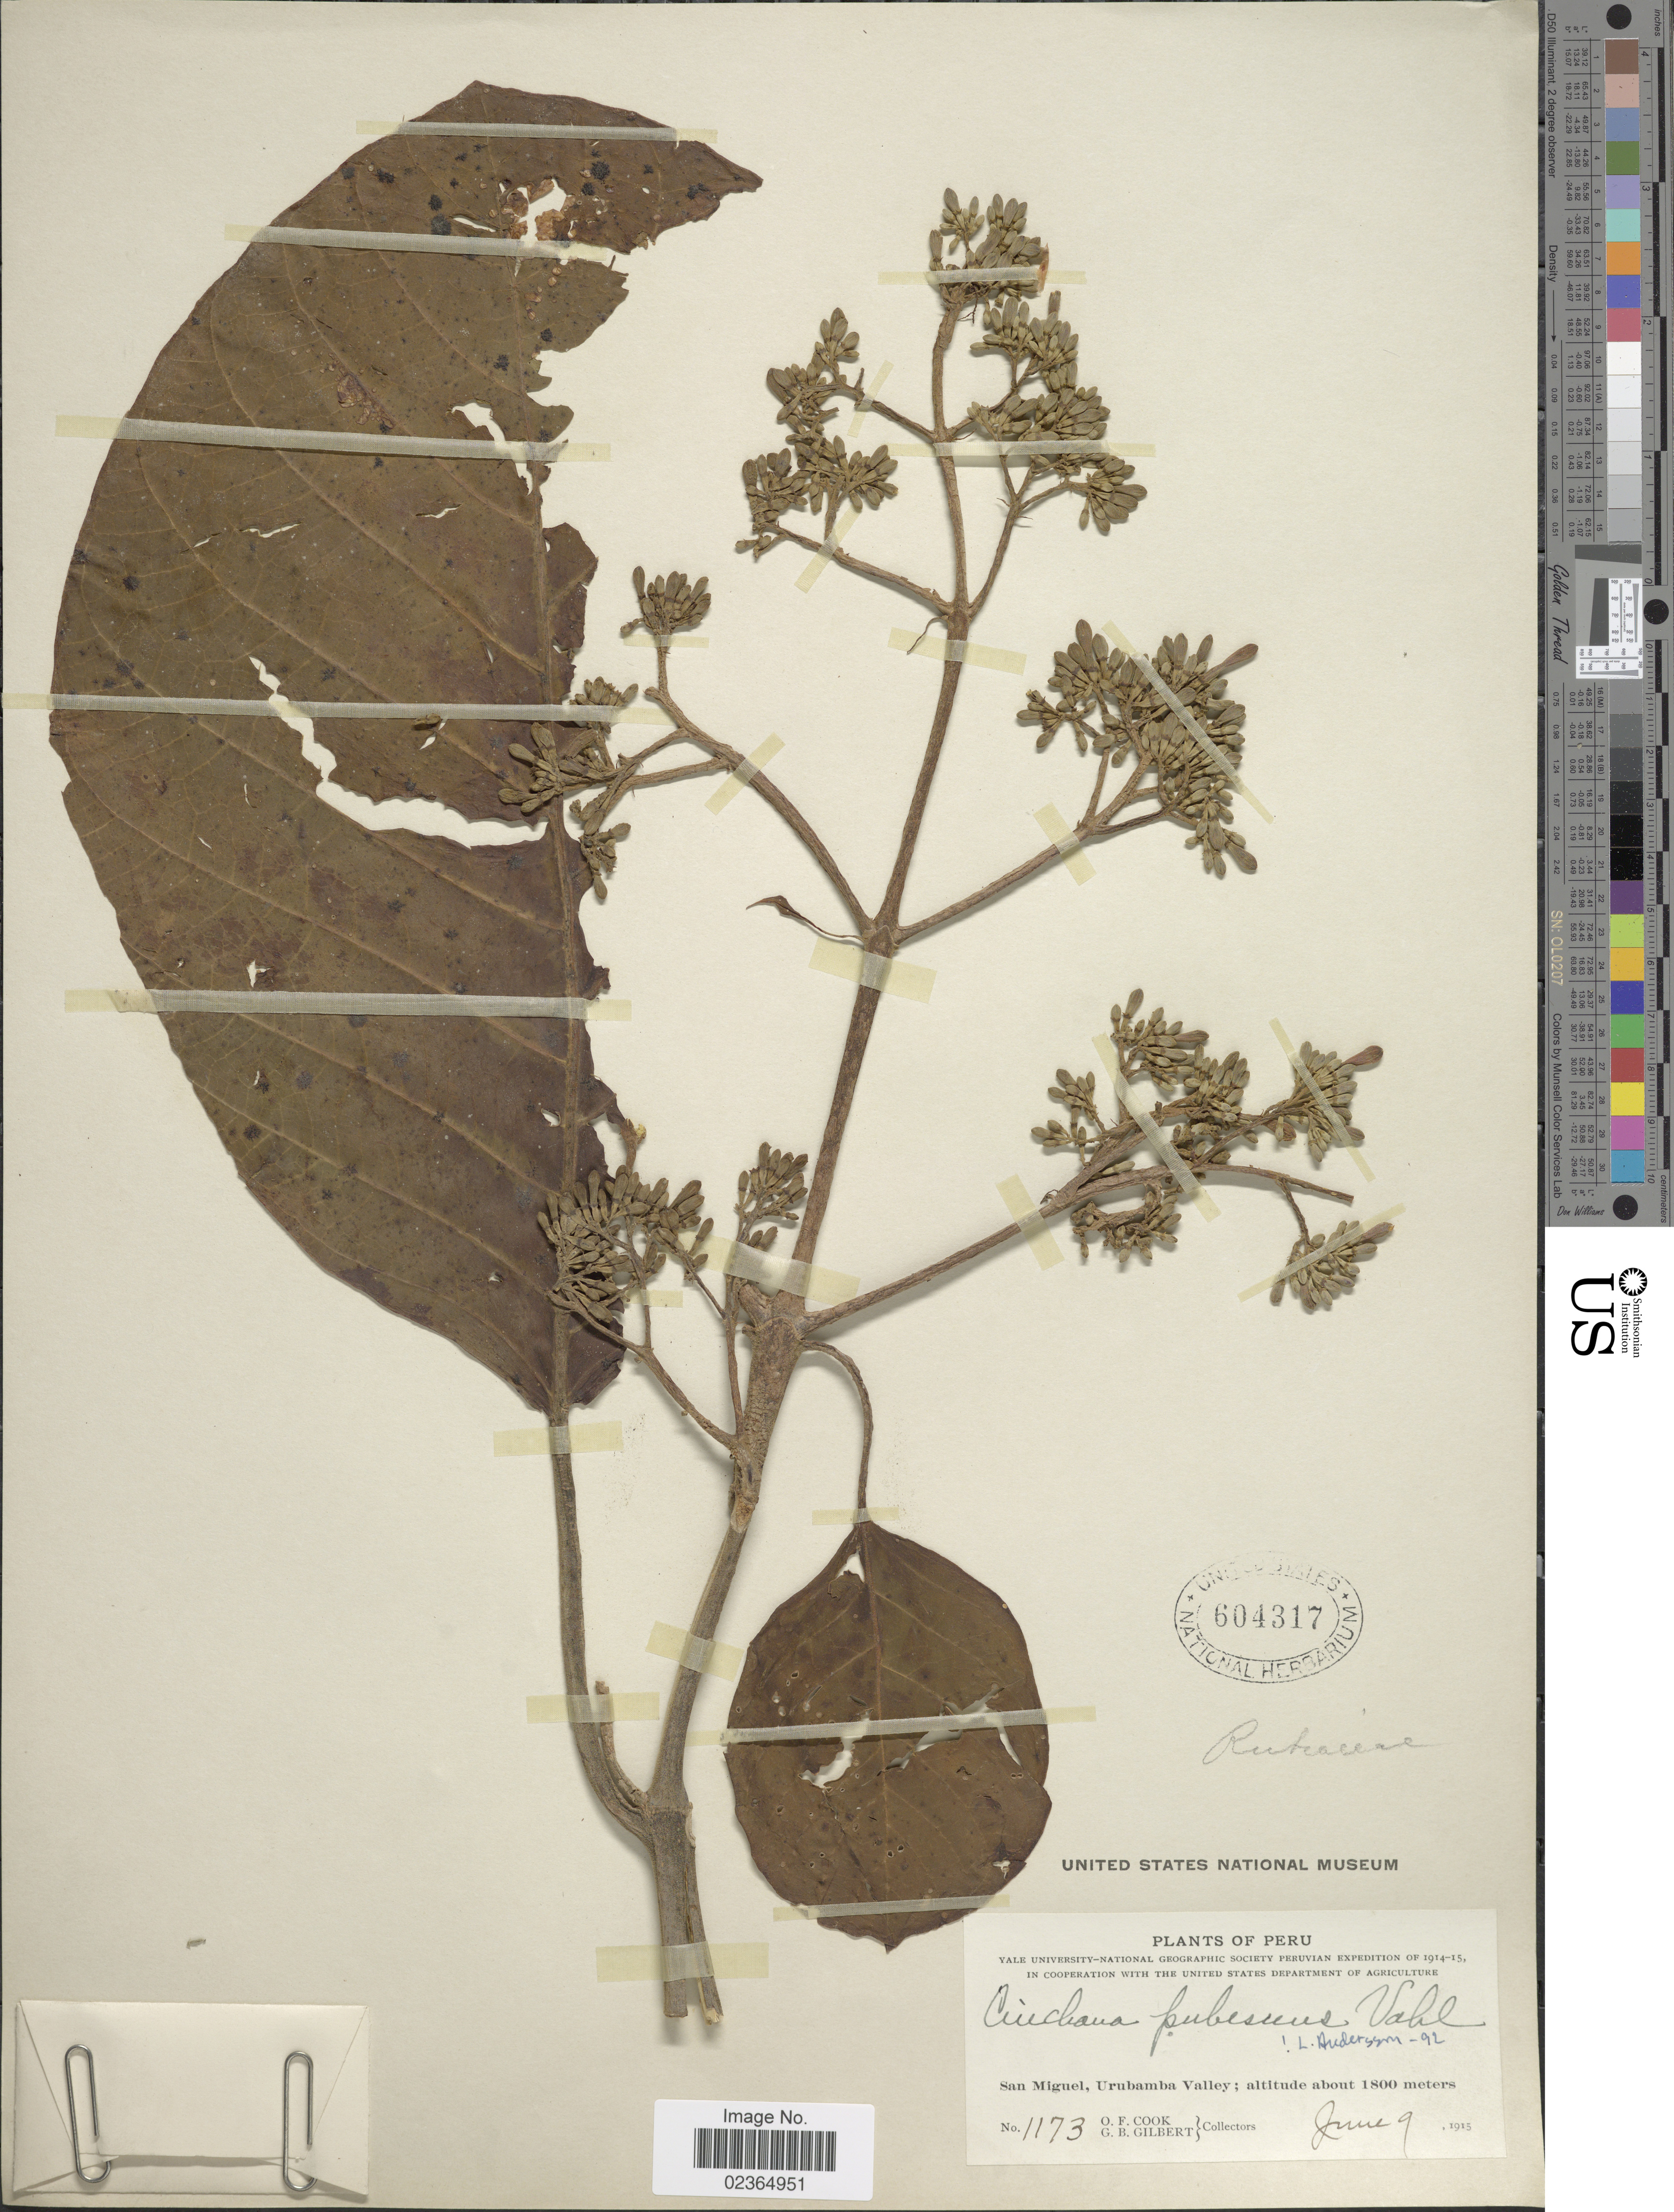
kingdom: Plantae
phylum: Tracheophyta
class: Magnoliopsida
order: Gentianales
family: Rubiaceae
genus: Cinchona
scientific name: Cinchona pubescens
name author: Vahl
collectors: O. F. Cook & G. B. Gilbert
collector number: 1173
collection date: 1915-06-09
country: Peru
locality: San Miguel, Urubamba Valley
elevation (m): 1800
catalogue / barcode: US 604317